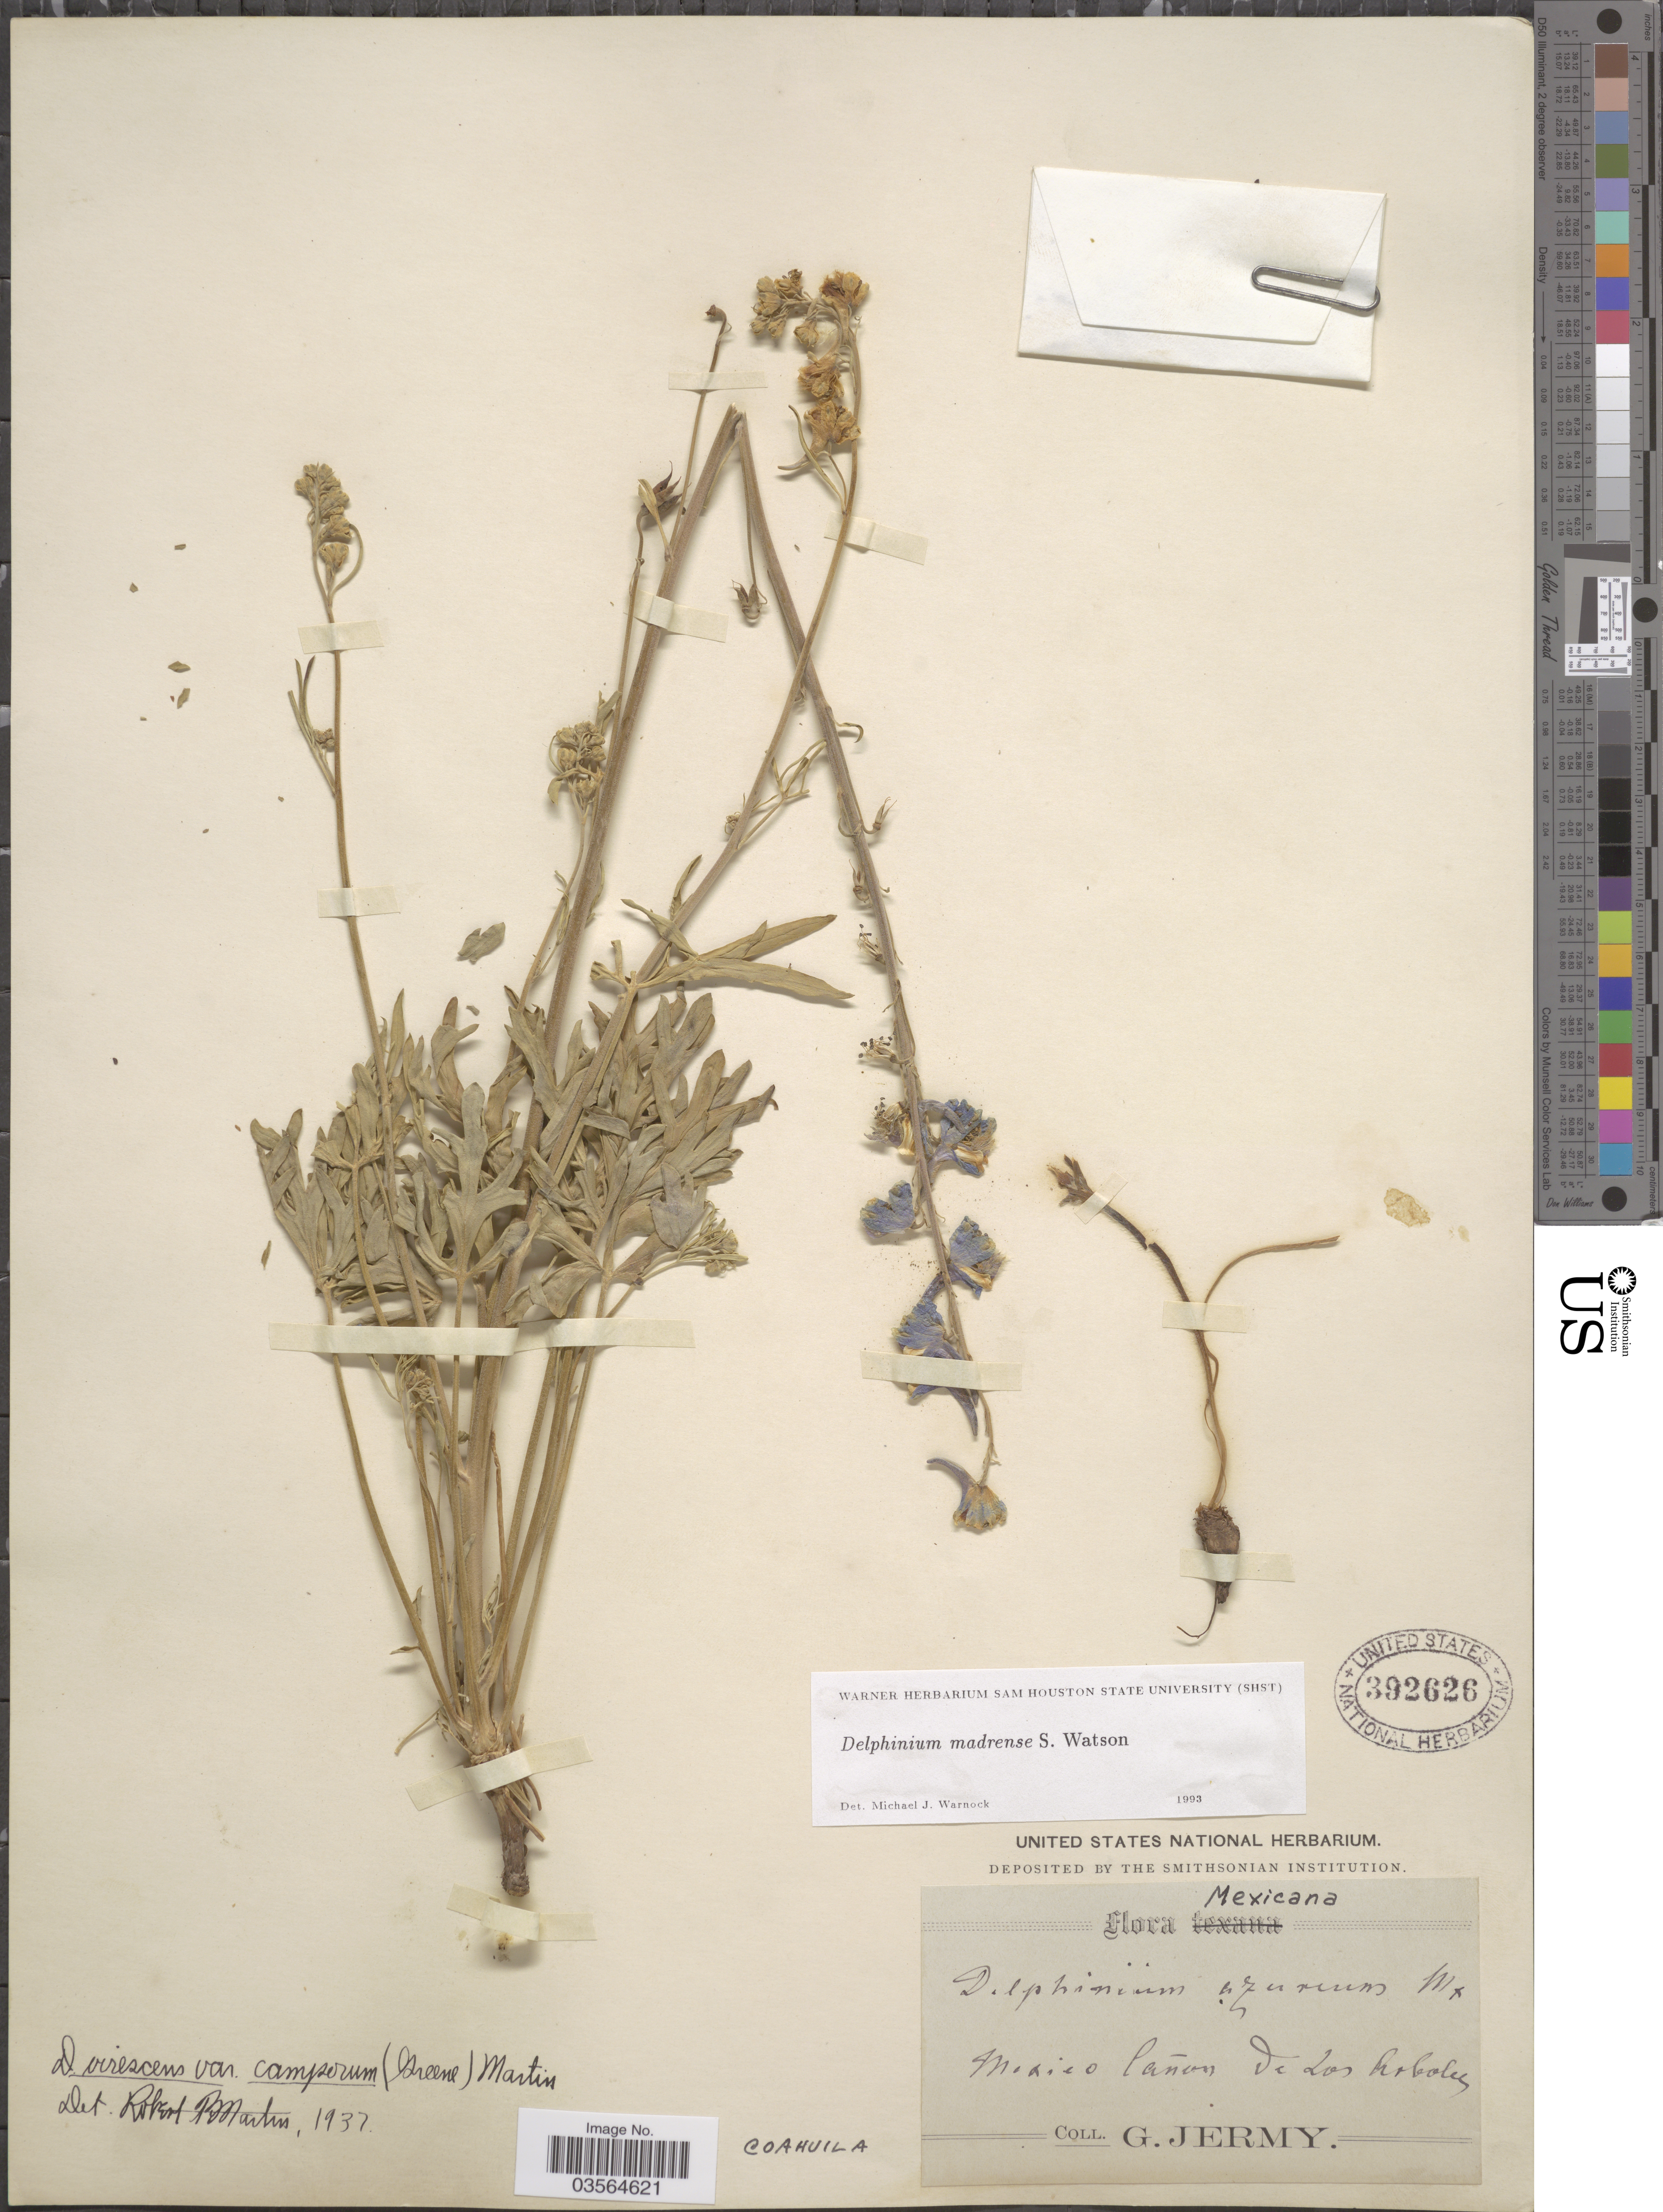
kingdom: Plantae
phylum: Tracheophyta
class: Magnoliopsida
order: Ranunculales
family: Ranunculaceae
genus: Delphinium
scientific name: Delphinium madrense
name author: S. Watson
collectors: G. Jermy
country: Mexico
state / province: Coahuila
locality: Mexico Cañon de Los Arboles.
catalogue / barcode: US 392626